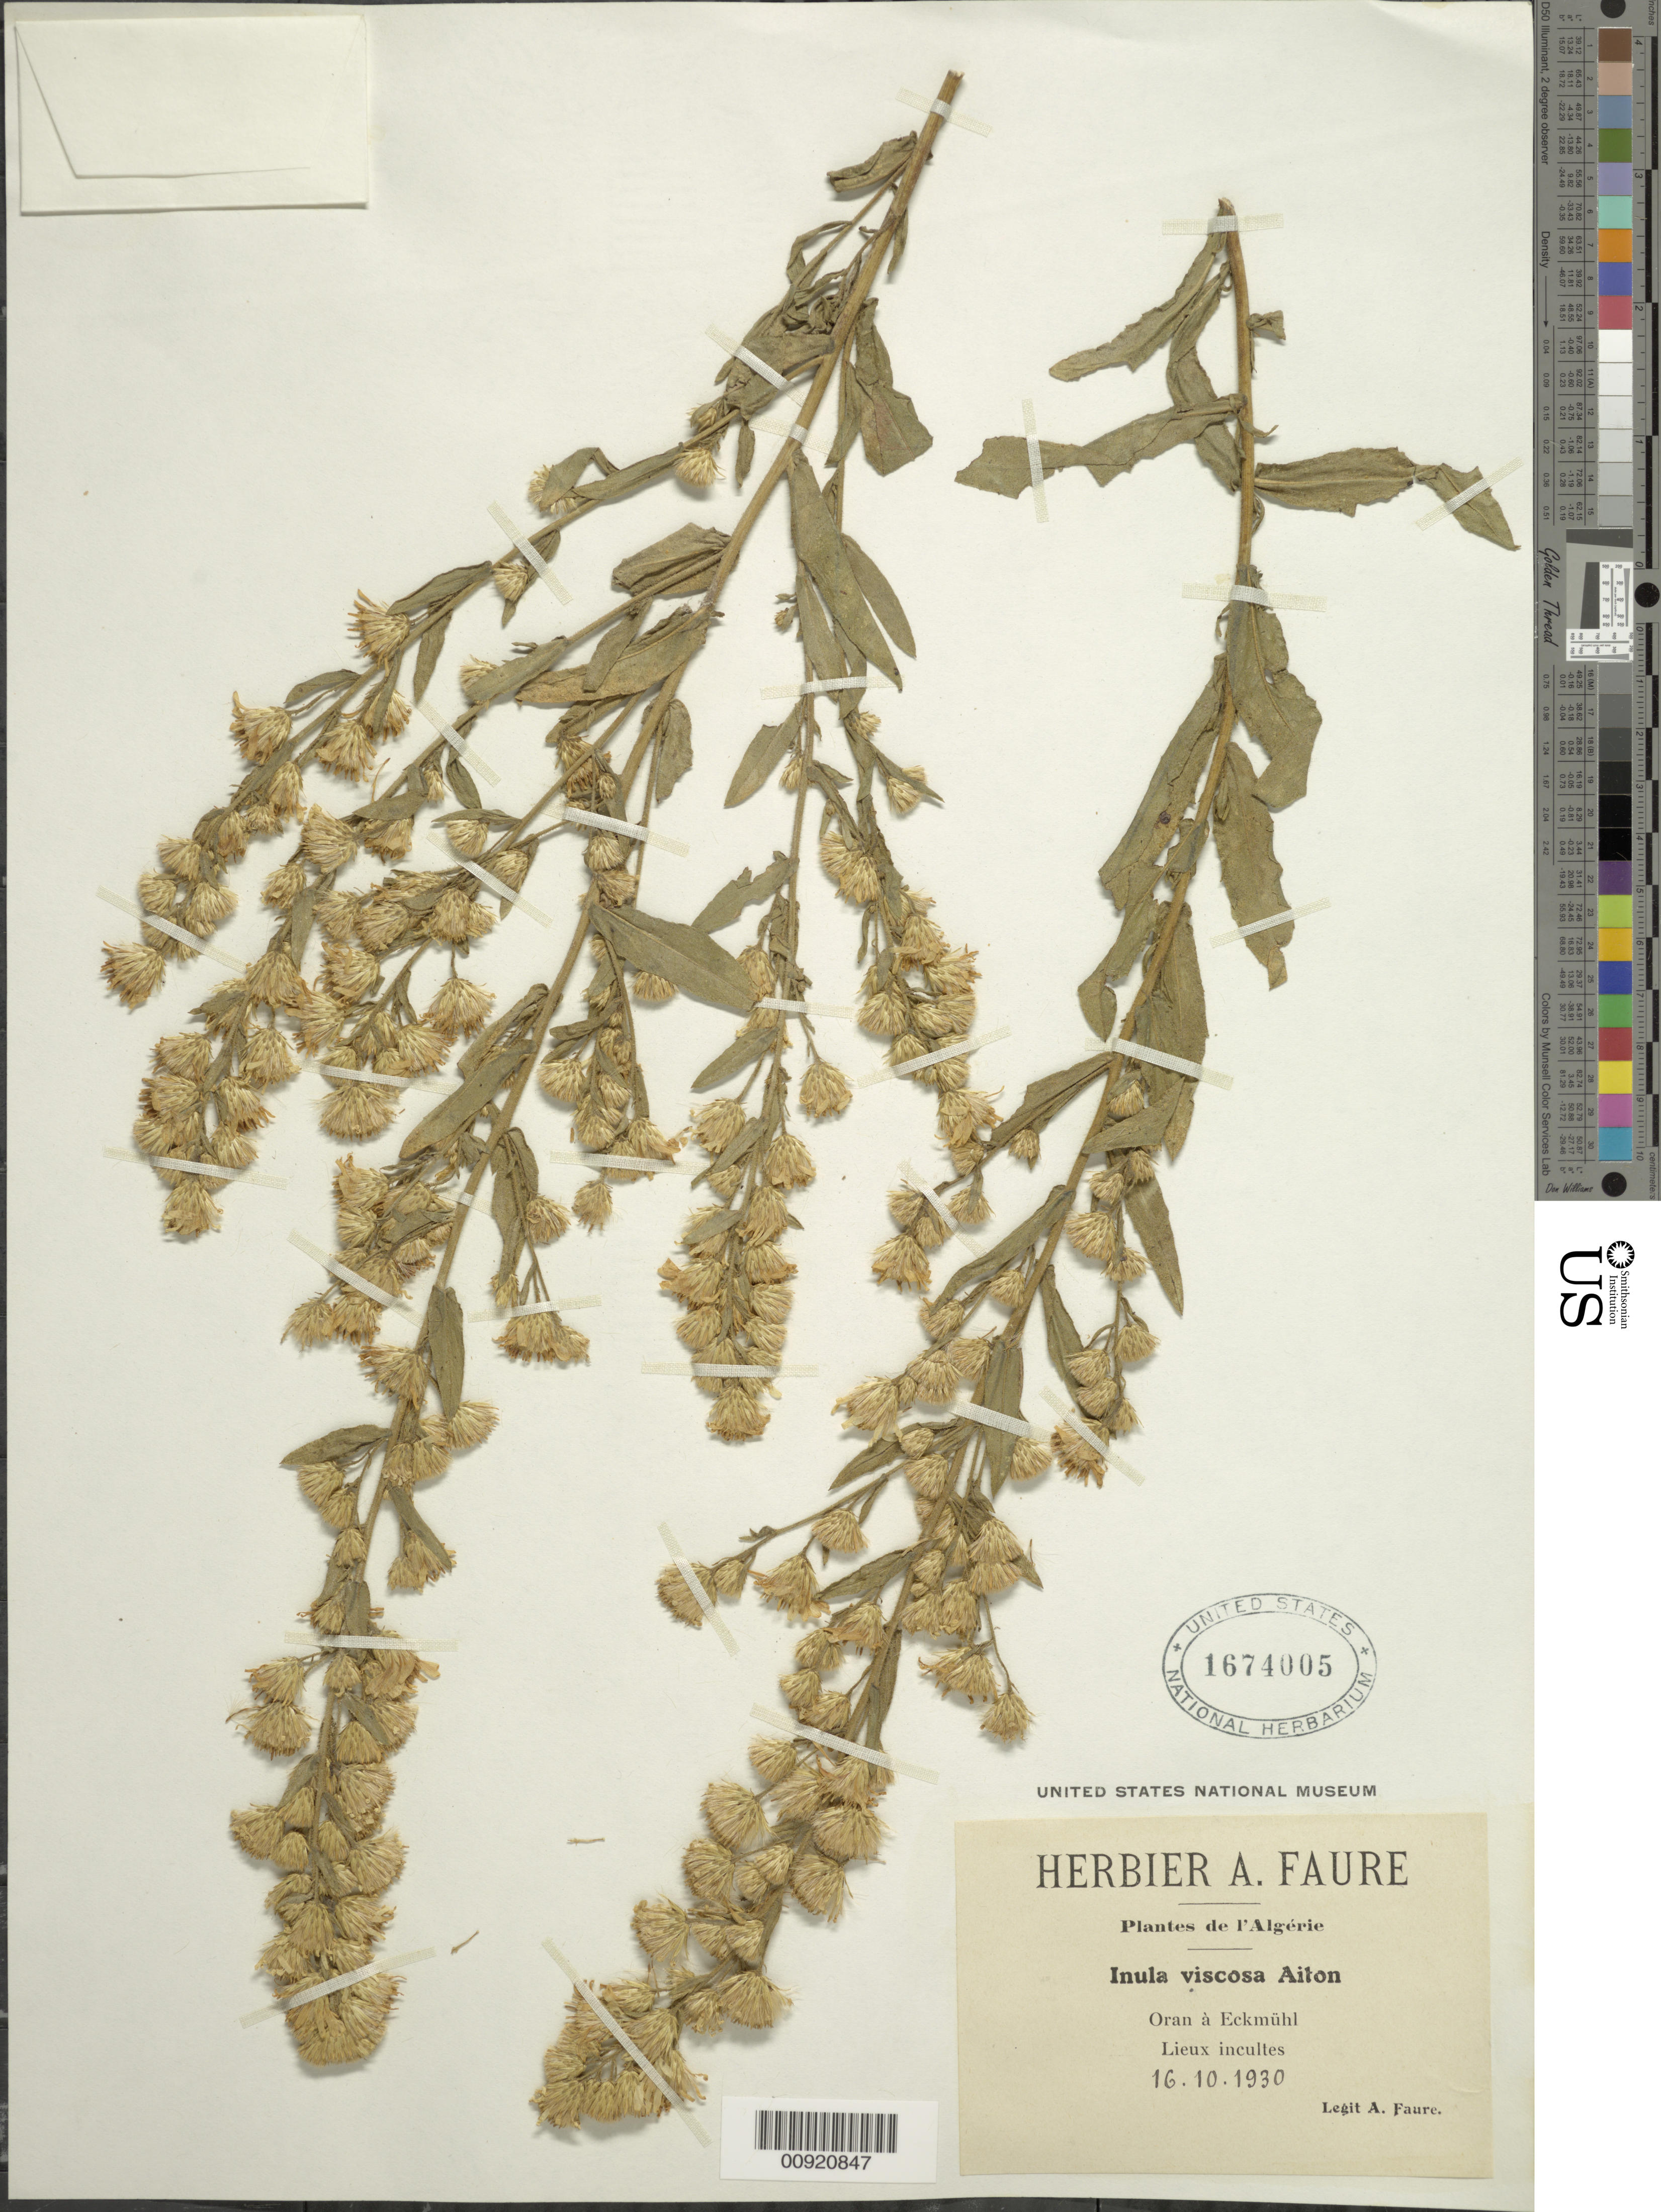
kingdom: Plantae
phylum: Tracheophyta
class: Magnoliopsida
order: Asterales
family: Asteraceae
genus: Inula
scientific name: Inula viscosa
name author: (L.) Aiton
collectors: A. Faure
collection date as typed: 16 Oct 1930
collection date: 1930-10-16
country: Algeria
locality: Oran à Eckmühl Lieux incultes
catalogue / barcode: US 1674005